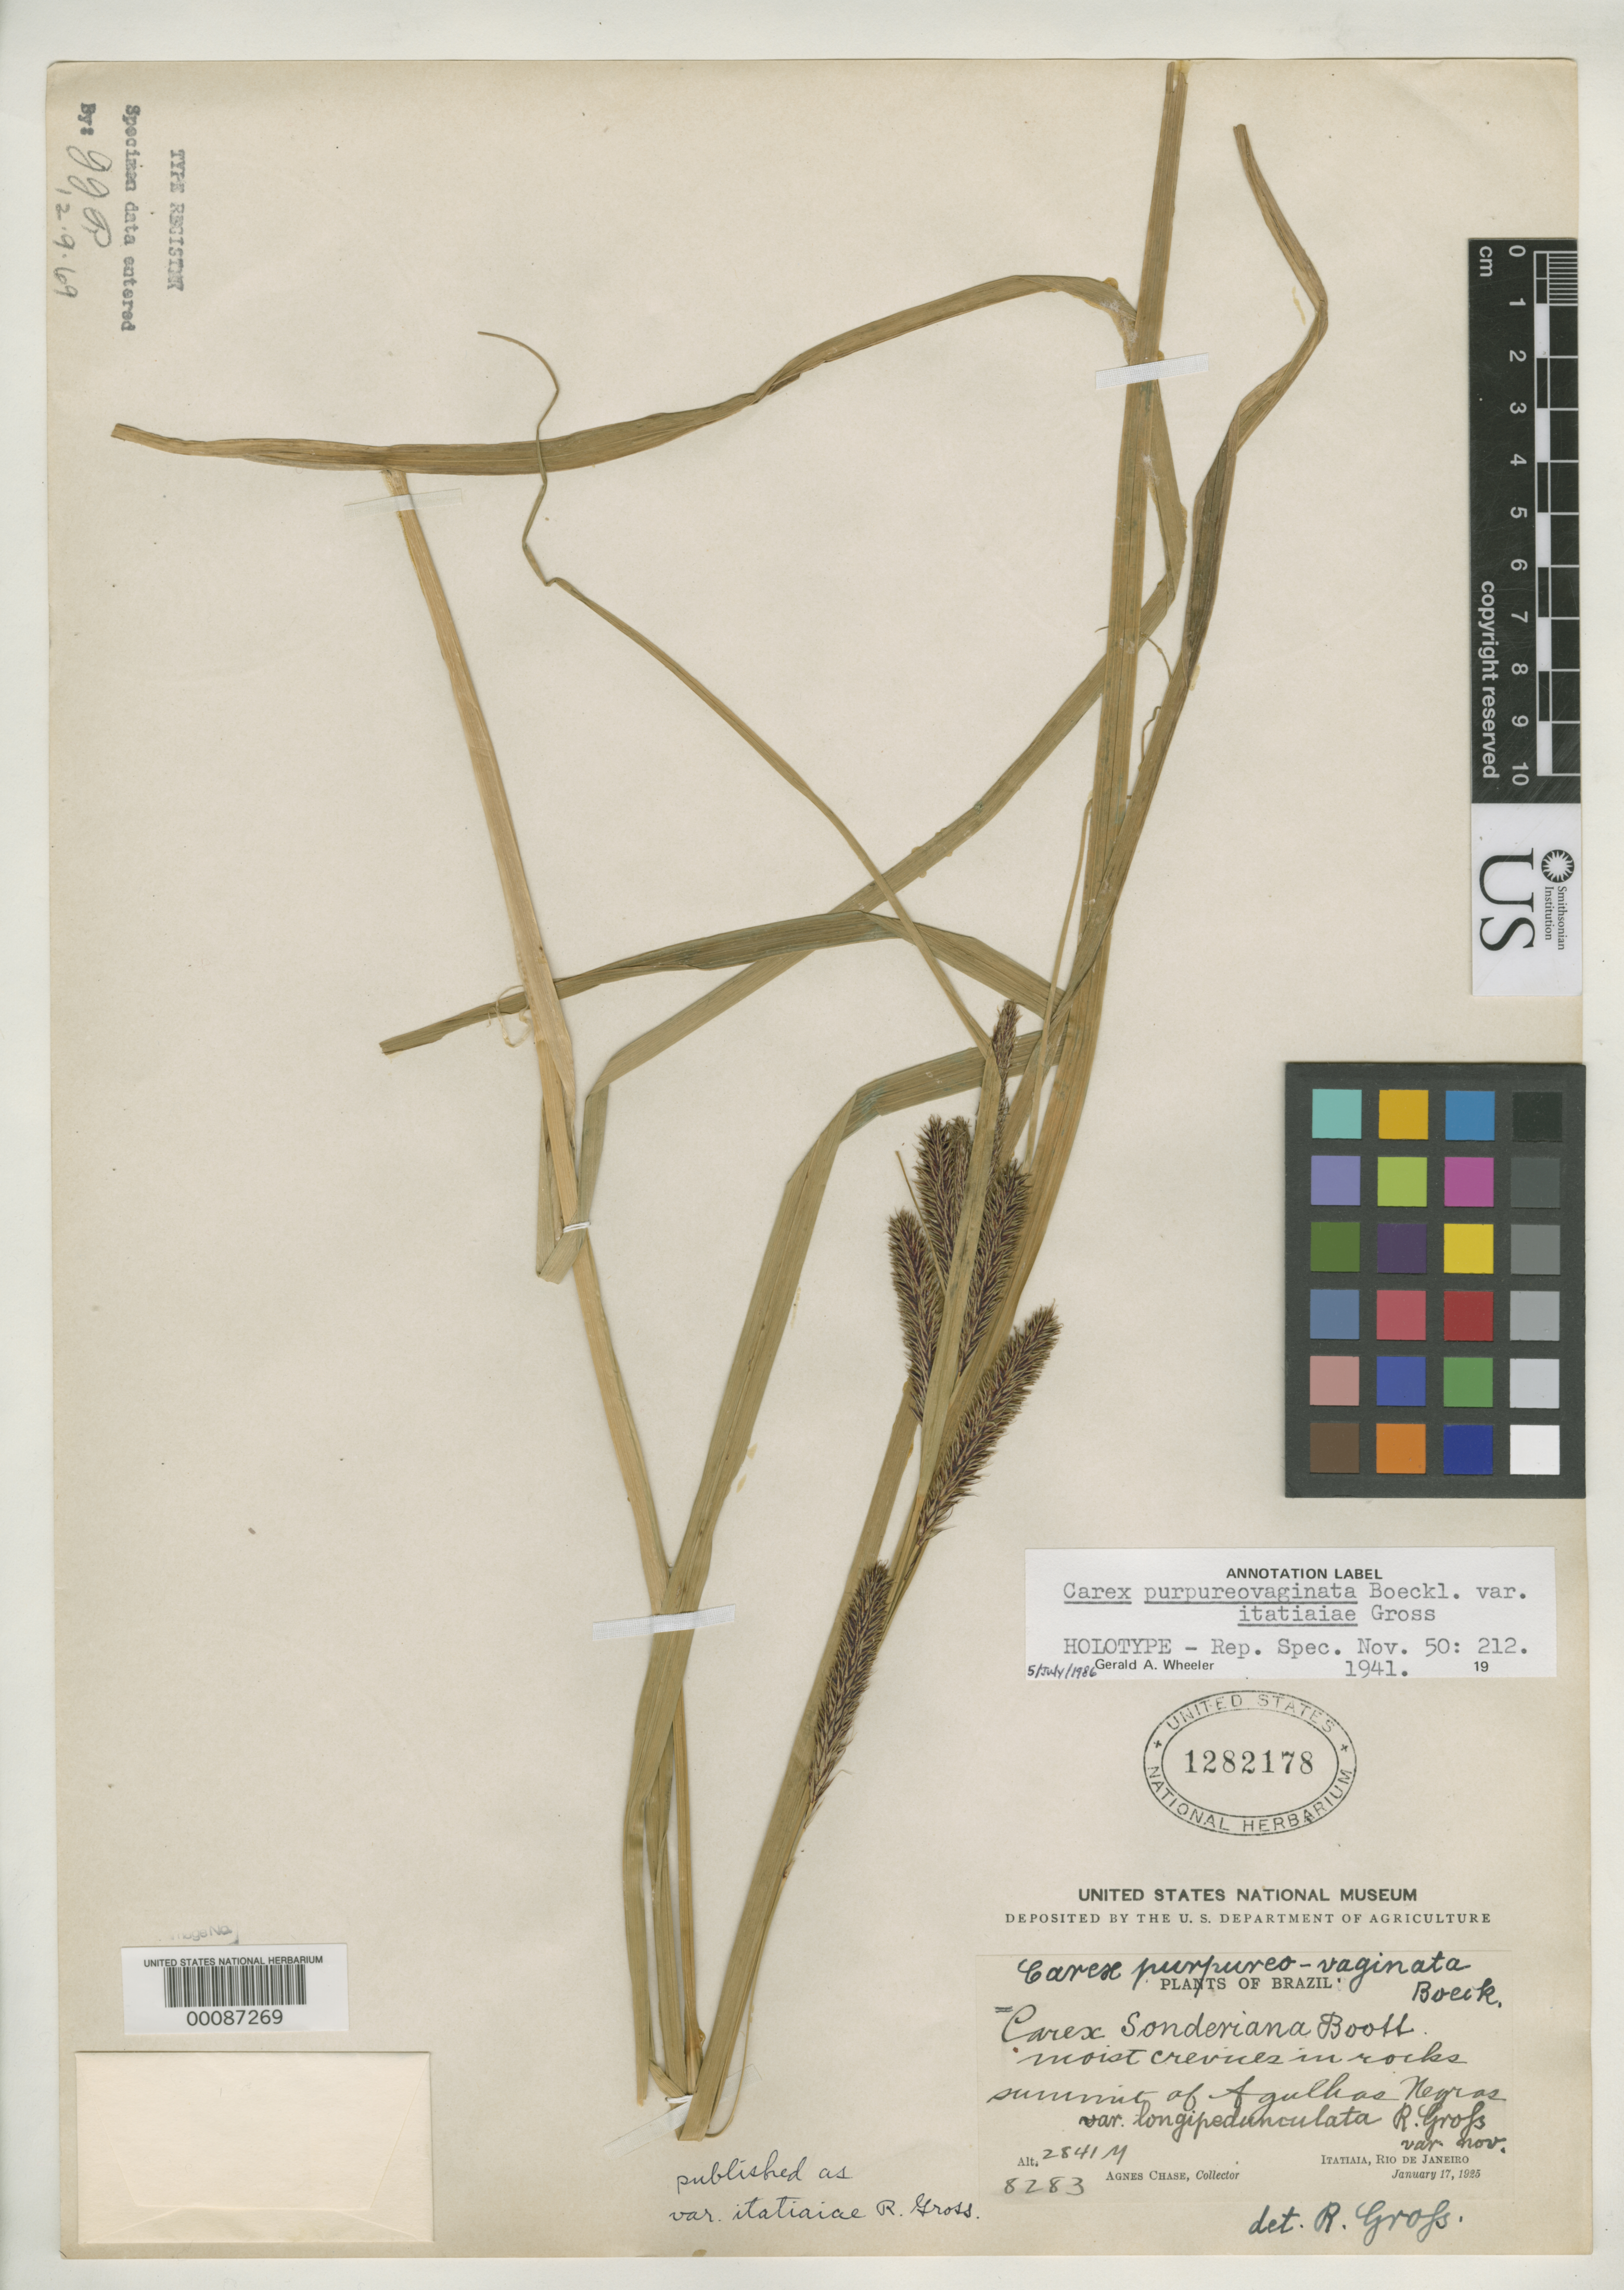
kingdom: Plantae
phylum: Tracheophyta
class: Liliopsida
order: Poales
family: Cyperaceae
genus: Carex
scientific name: Carex purpureo-vaginata var. itatiaiae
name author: R. Gross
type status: Holotype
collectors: A. Chase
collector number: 8283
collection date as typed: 17 Jan 1925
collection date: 1925-01-17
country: Brazil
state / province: Rio de Janeiro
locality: Itatiaia, summit of Aguthas negros.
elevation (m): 2841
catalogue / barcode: US 1282178